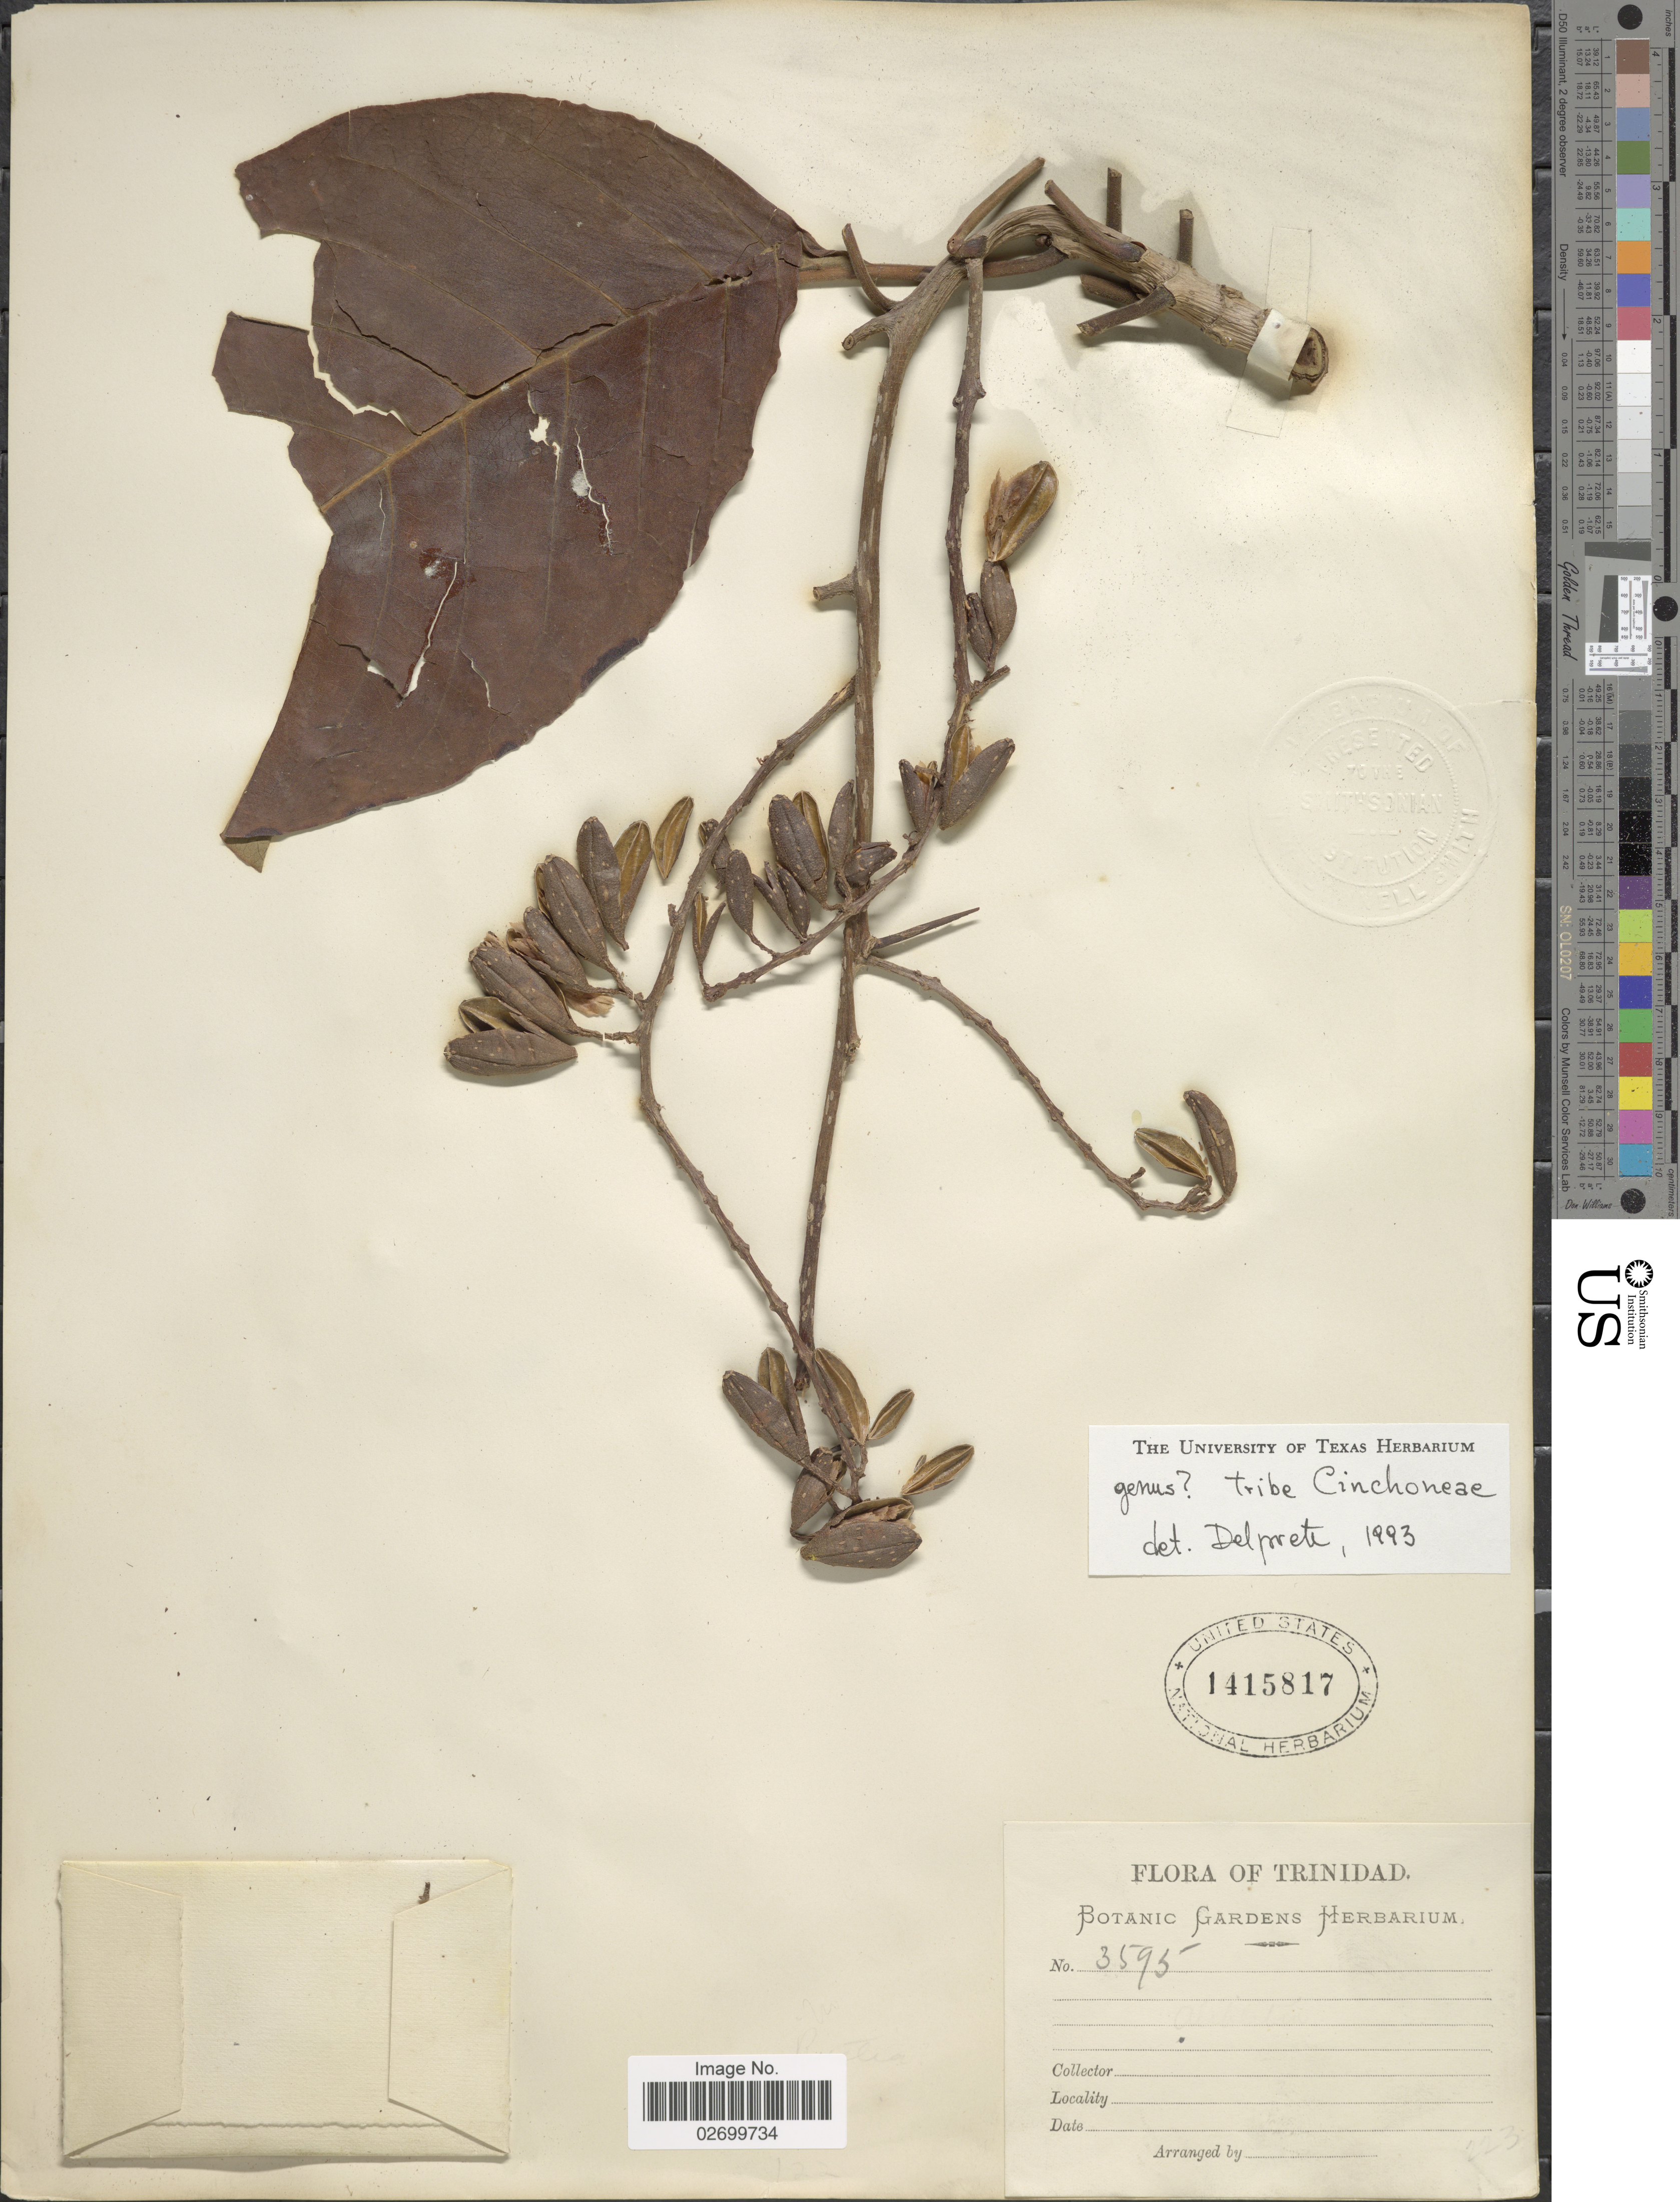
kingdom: Plantae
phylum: Tracheophyta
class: Magnoliopsida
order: Gentianales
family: Rubiaceae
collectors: ex herb. Botanic Gardens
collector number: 3595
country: Trinidad and Tobago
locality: Trinidad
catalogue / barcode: US 1415817